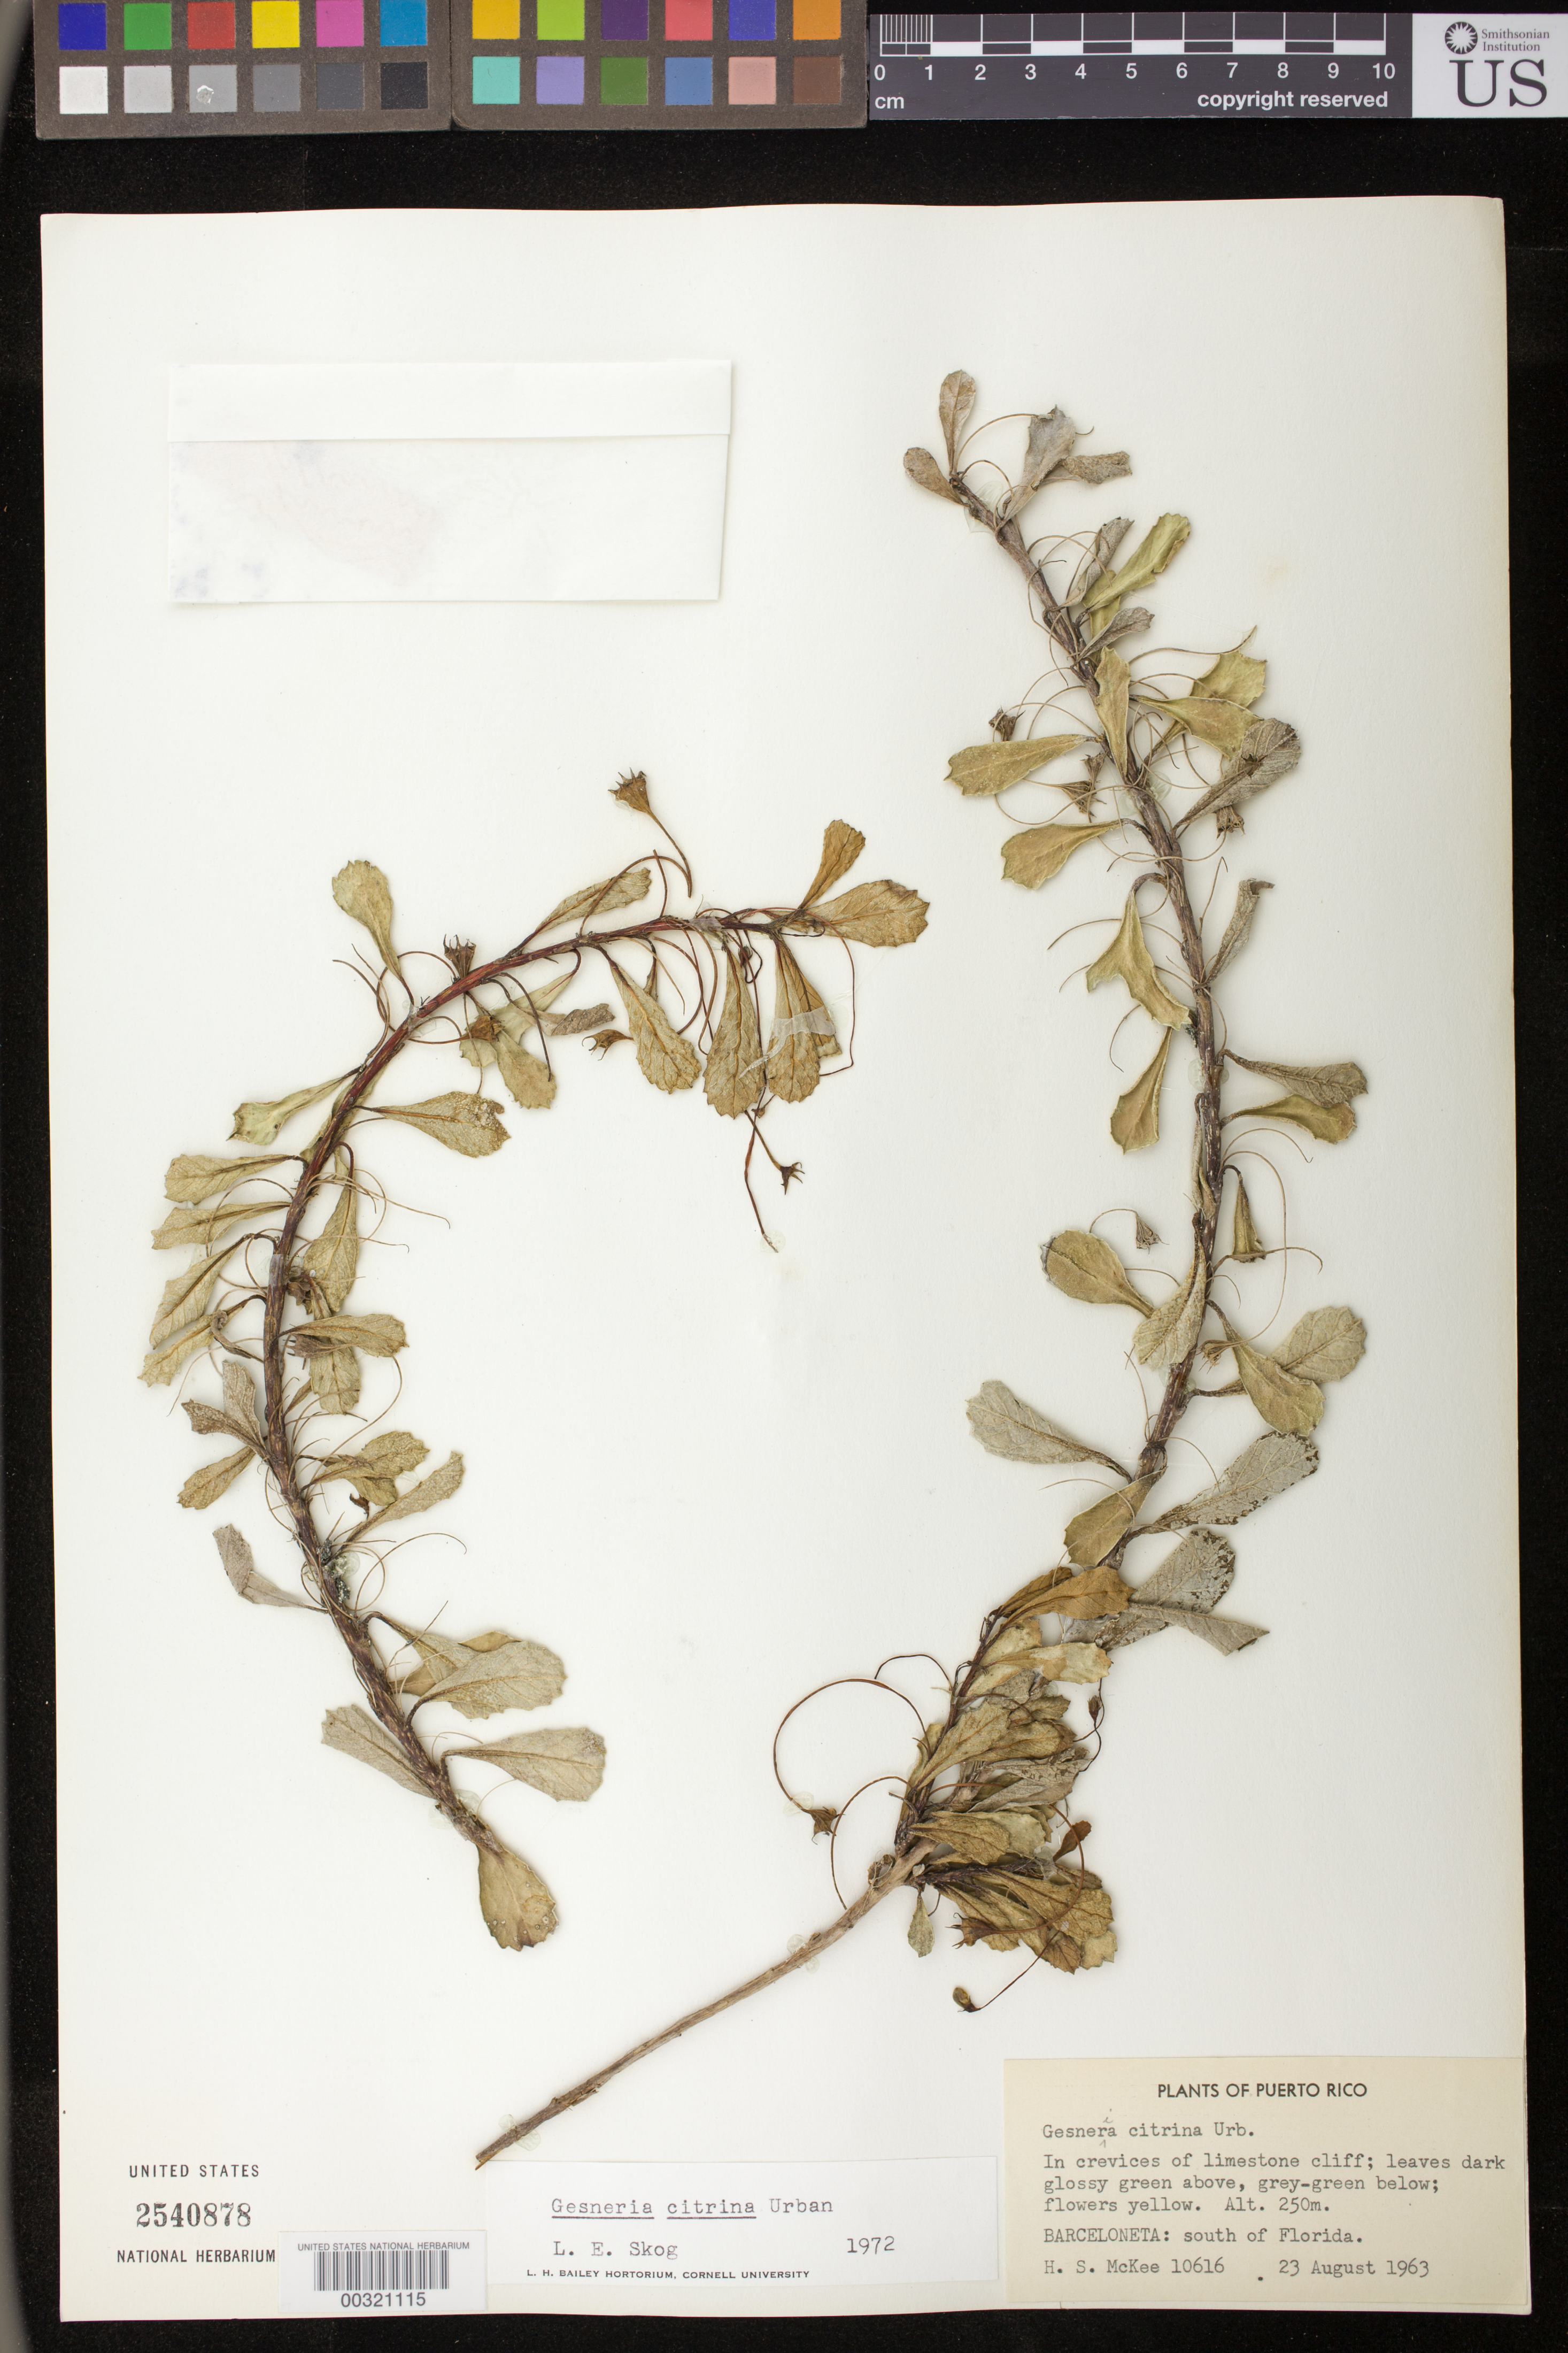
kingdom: Plantae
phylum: Tracheophyta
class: Magnoliopsida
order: Lamiales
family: Gesneriaceae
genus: Gesneria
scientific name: Gesneria citrina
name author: Urb.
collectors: H. S. McKee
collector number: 10616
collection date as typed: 23 Aug 1963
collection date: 1963-08-23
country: Puerto Rico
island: Puerto Rico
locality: Barceloneta, S of Florida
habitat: Crevices of limestone cliff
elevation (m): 250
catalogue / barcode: US 2540878